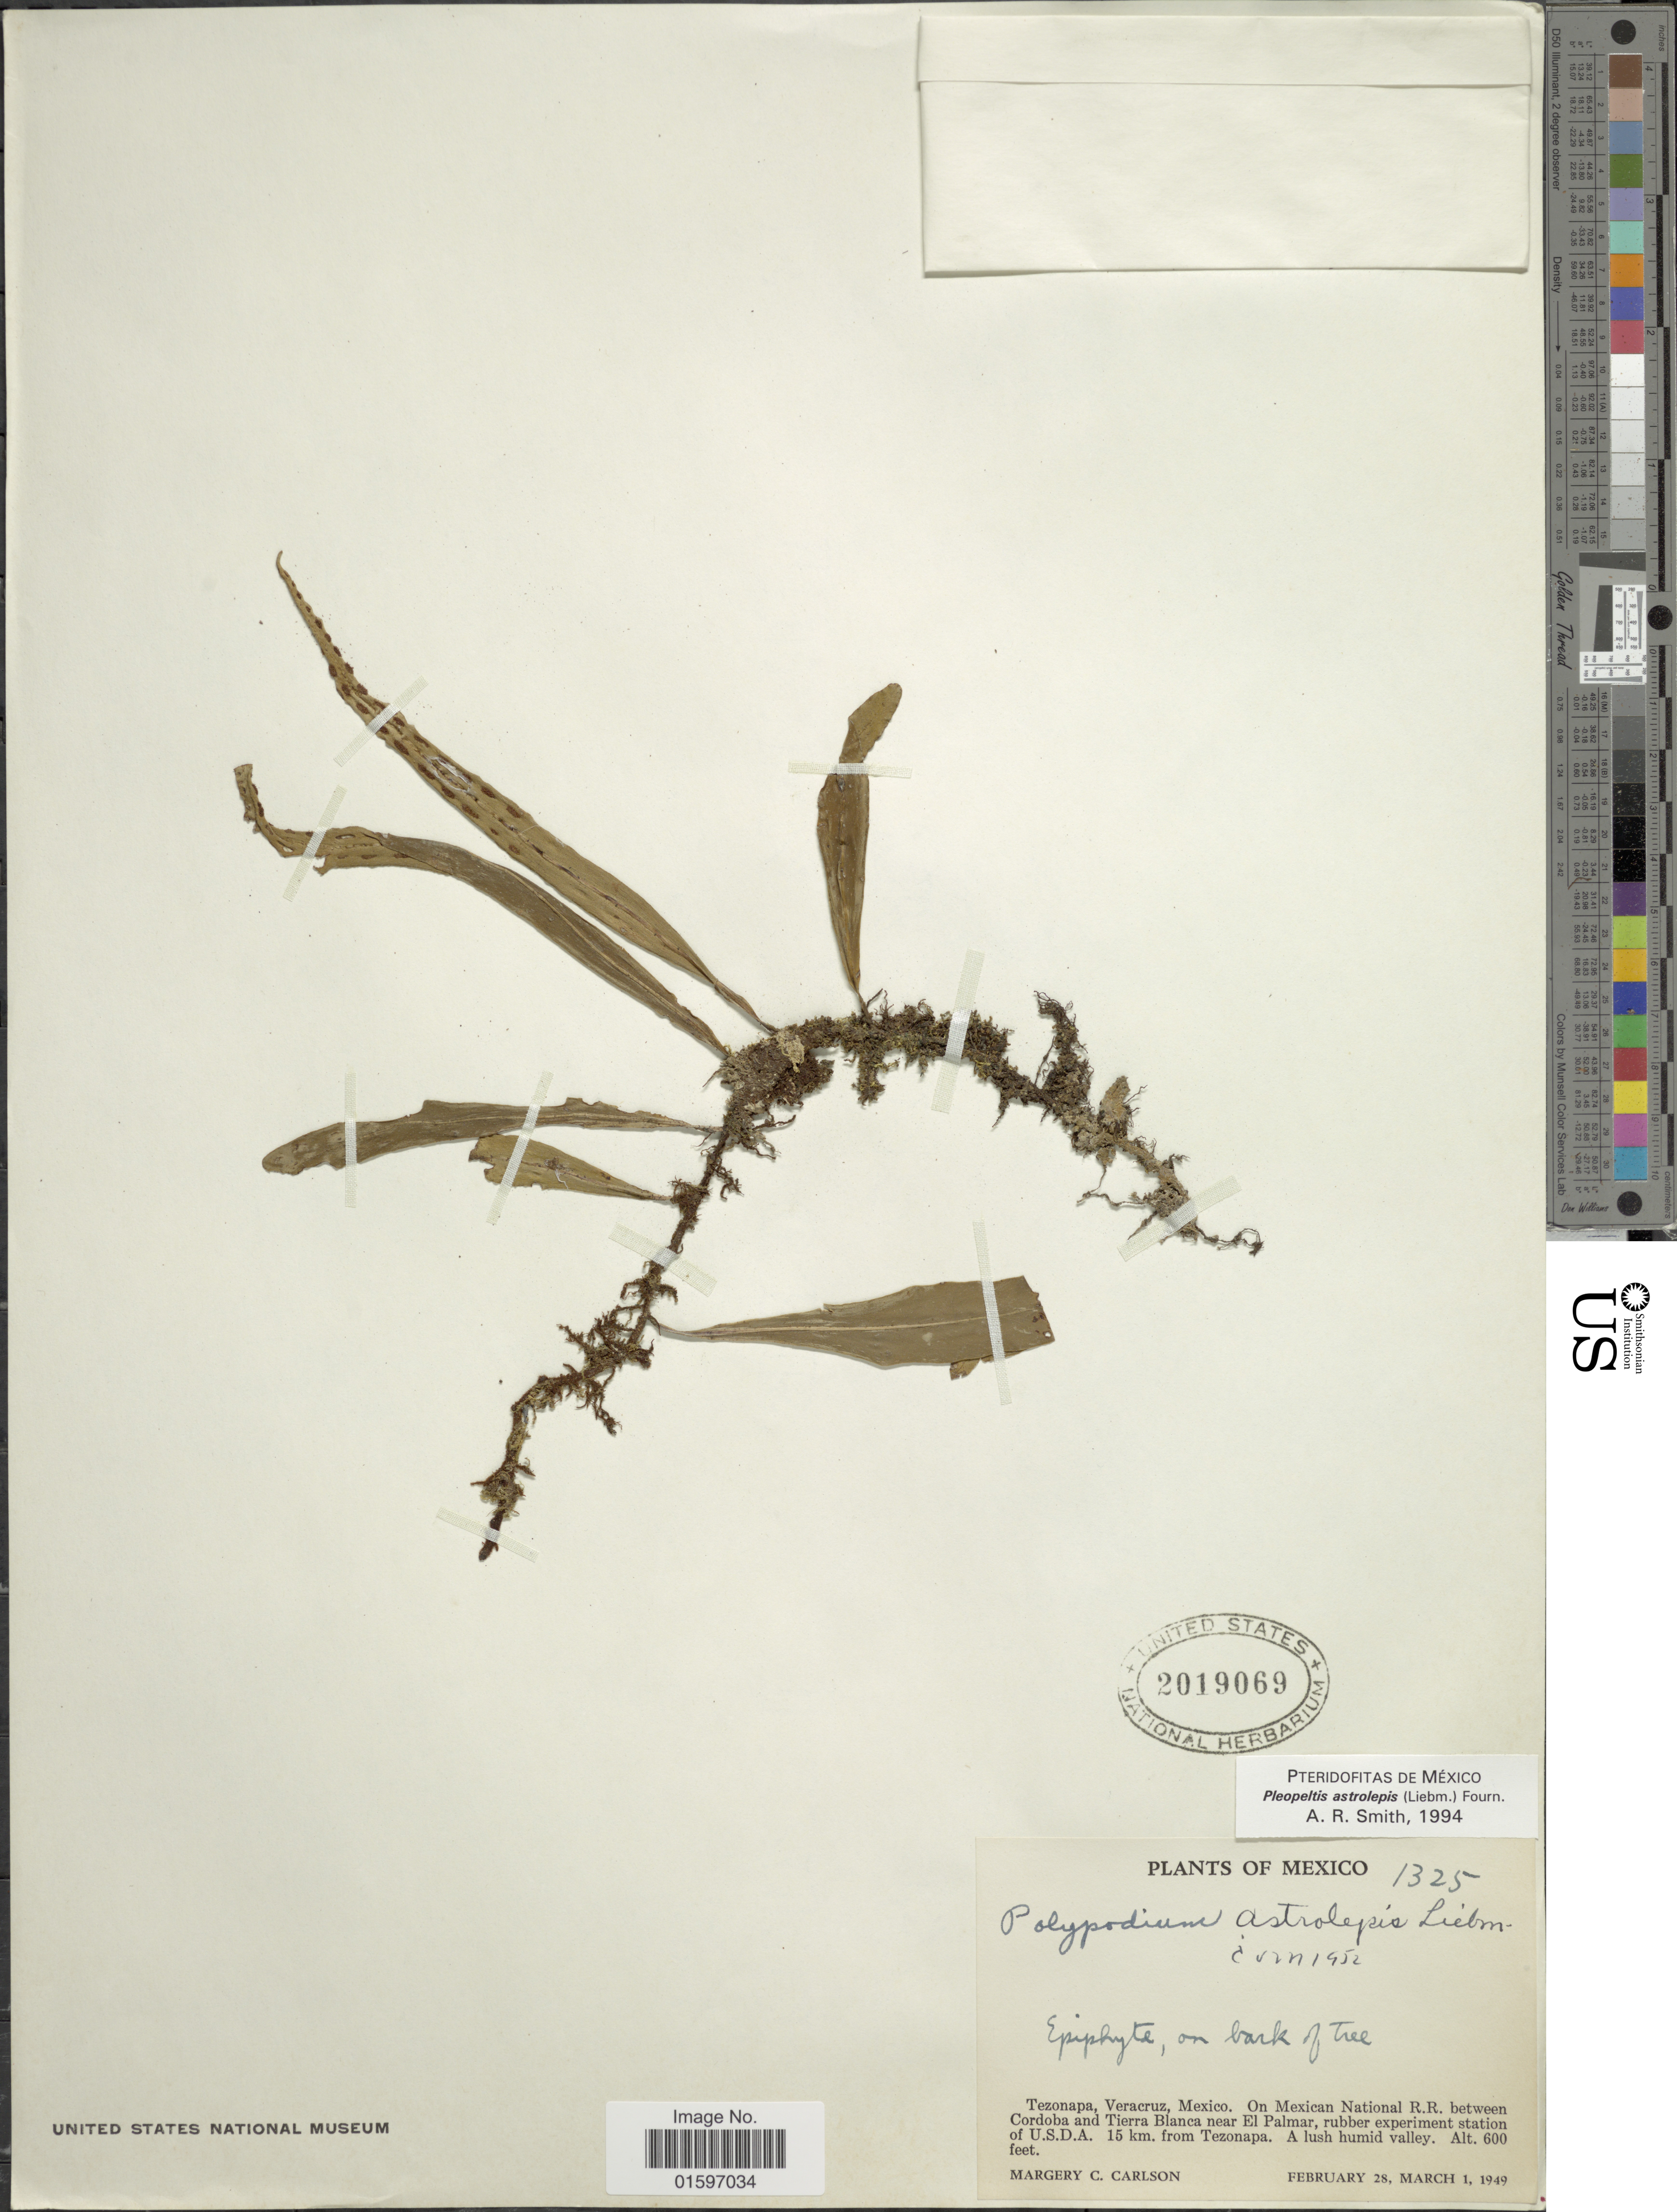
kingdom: Plantae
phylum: Tracheophyta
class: Polypodiopsida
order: Polypodiales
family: Polypodiaceae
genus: Pleopeltis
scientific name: Pleopeltis astrolepis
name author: (Liebm.) E. Fourn.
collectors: M. C. Carlson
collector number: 1325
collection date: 1949-02-28/1949-03-01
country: Mexico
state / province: Veracruz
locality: Tezonapa, Veracruz, Mexico. On Mexican National R.R. between Cordoba and Tierra Blanca near El Palmar, rubber experiment station of U.S.D.A. 15 km. from Tezonapa.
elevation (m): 183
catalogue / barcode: US 2019069